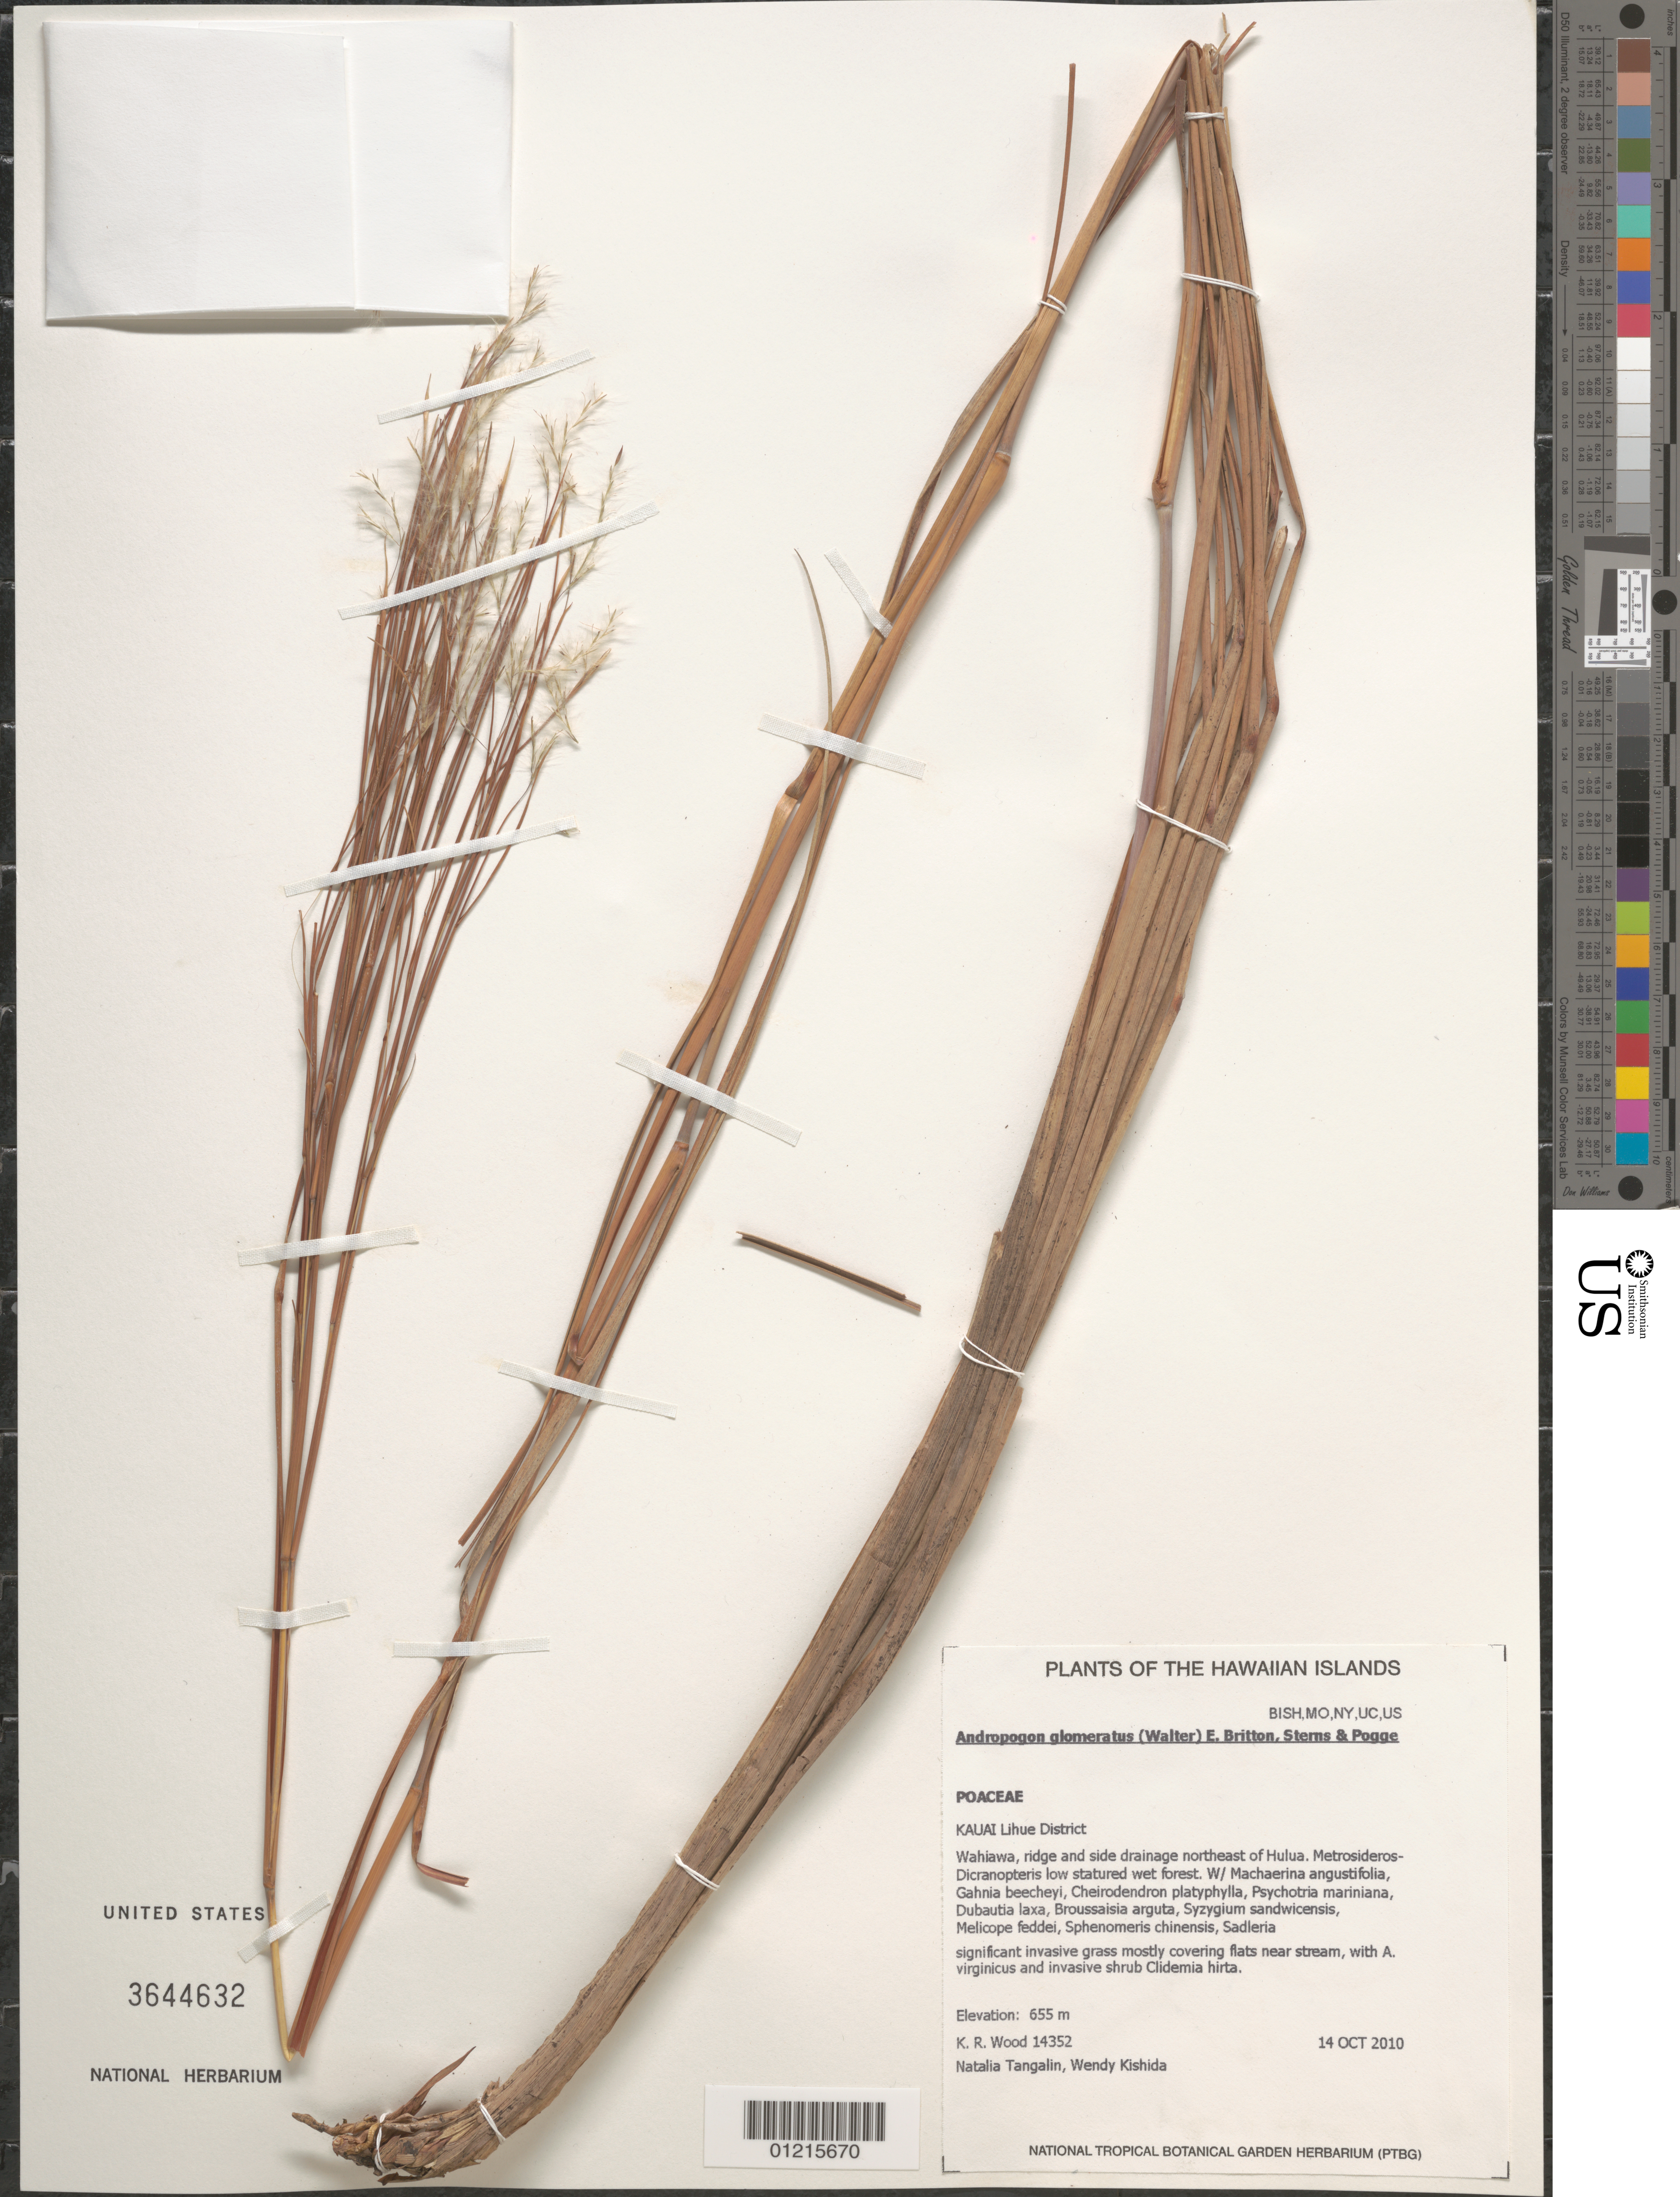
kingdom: Plantae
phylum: Tracheophyta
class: Liliopsida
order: Poales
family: Poaceae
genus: Andropogon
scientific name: Andropogon bicornis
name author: L.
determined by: Brock, K.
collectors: K. R. Wood, N. Tangalin & W. Kishida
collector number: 14352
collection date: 2010-10-14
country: United States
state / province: Hawaii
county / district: Kauai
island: Kaua'i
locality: Lihue District, Wahiawa, ridge and side drainage northeast of Hulua.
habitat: Wet forest.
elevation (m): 655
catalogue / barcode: US 3544632